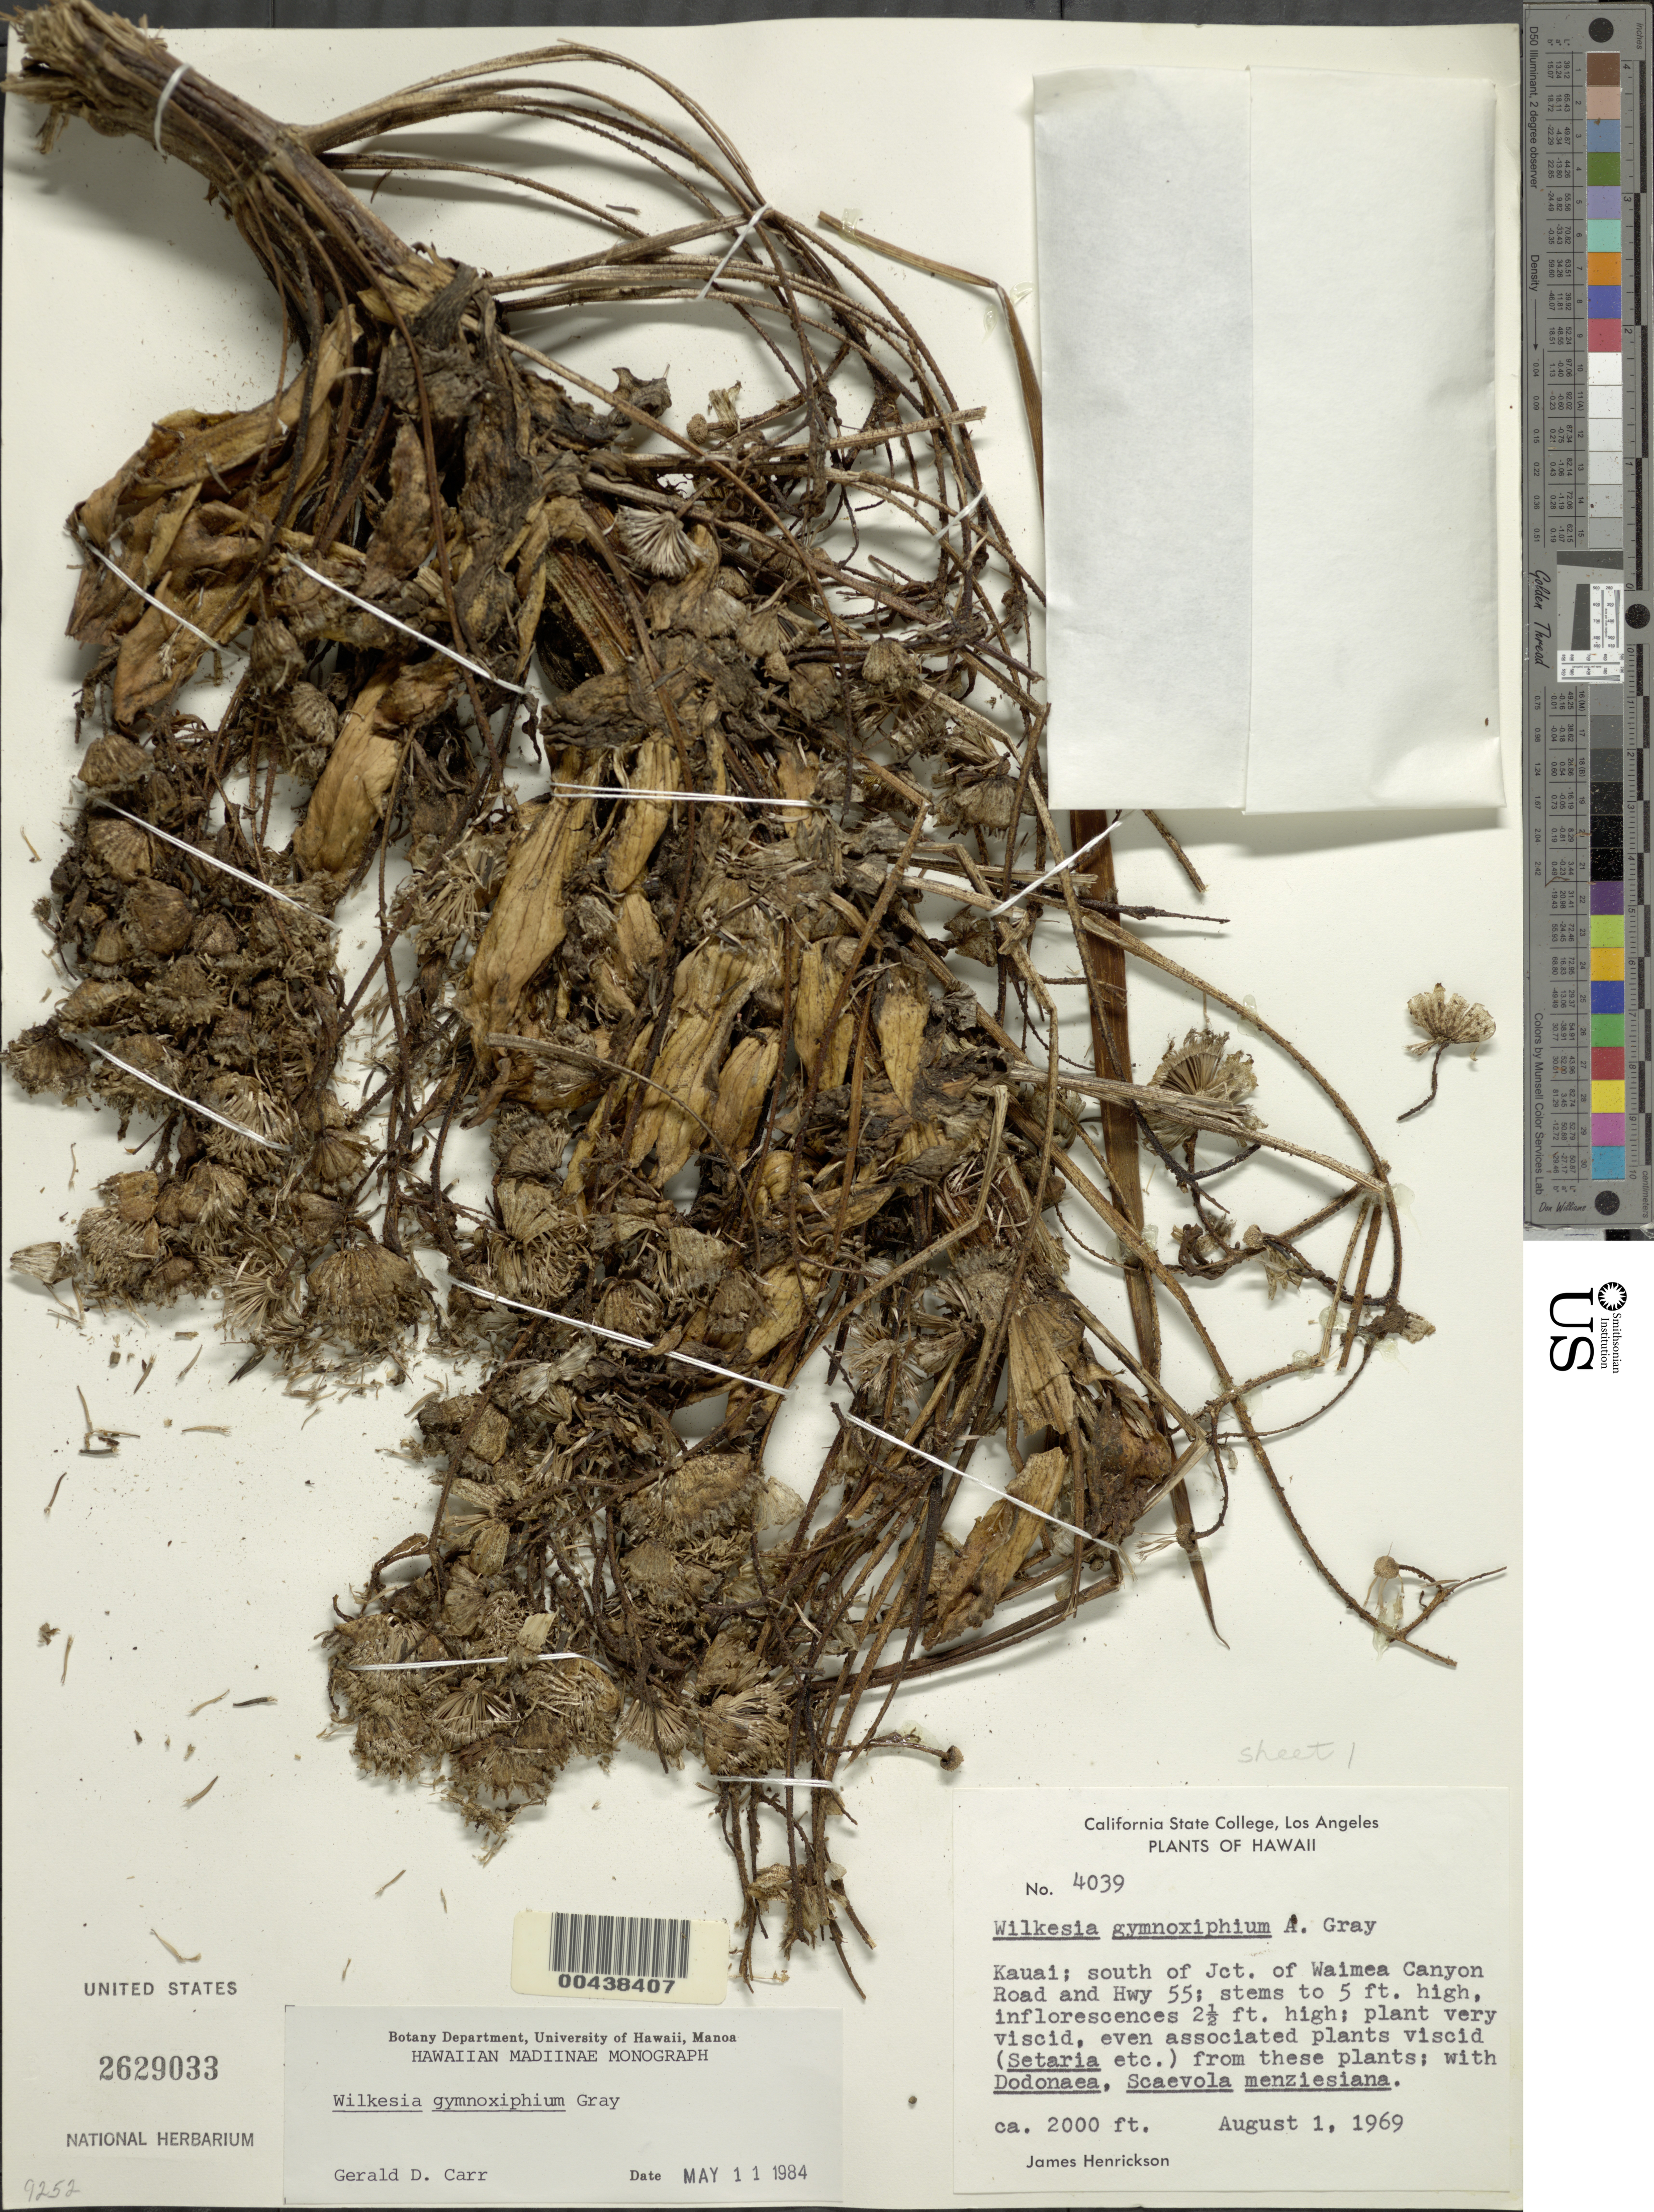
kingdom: Plantae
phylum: Tracheophyta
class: Magnoliopsida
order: Asterales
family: Asteraceae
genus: Wilkesia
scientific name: Wilkesia gymnoxiphium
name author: A. Gray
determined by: Carr, G. D.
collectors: J. S. Henrickson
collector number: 4039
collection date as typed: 1 Aug 1969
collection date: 1969-08-01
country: United States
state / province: Hawaii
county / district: Kauai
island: Kaua'i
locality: S of Jct. of Waimea Canyon Road and Hwy 55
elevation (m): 610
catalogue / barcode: US 2629033